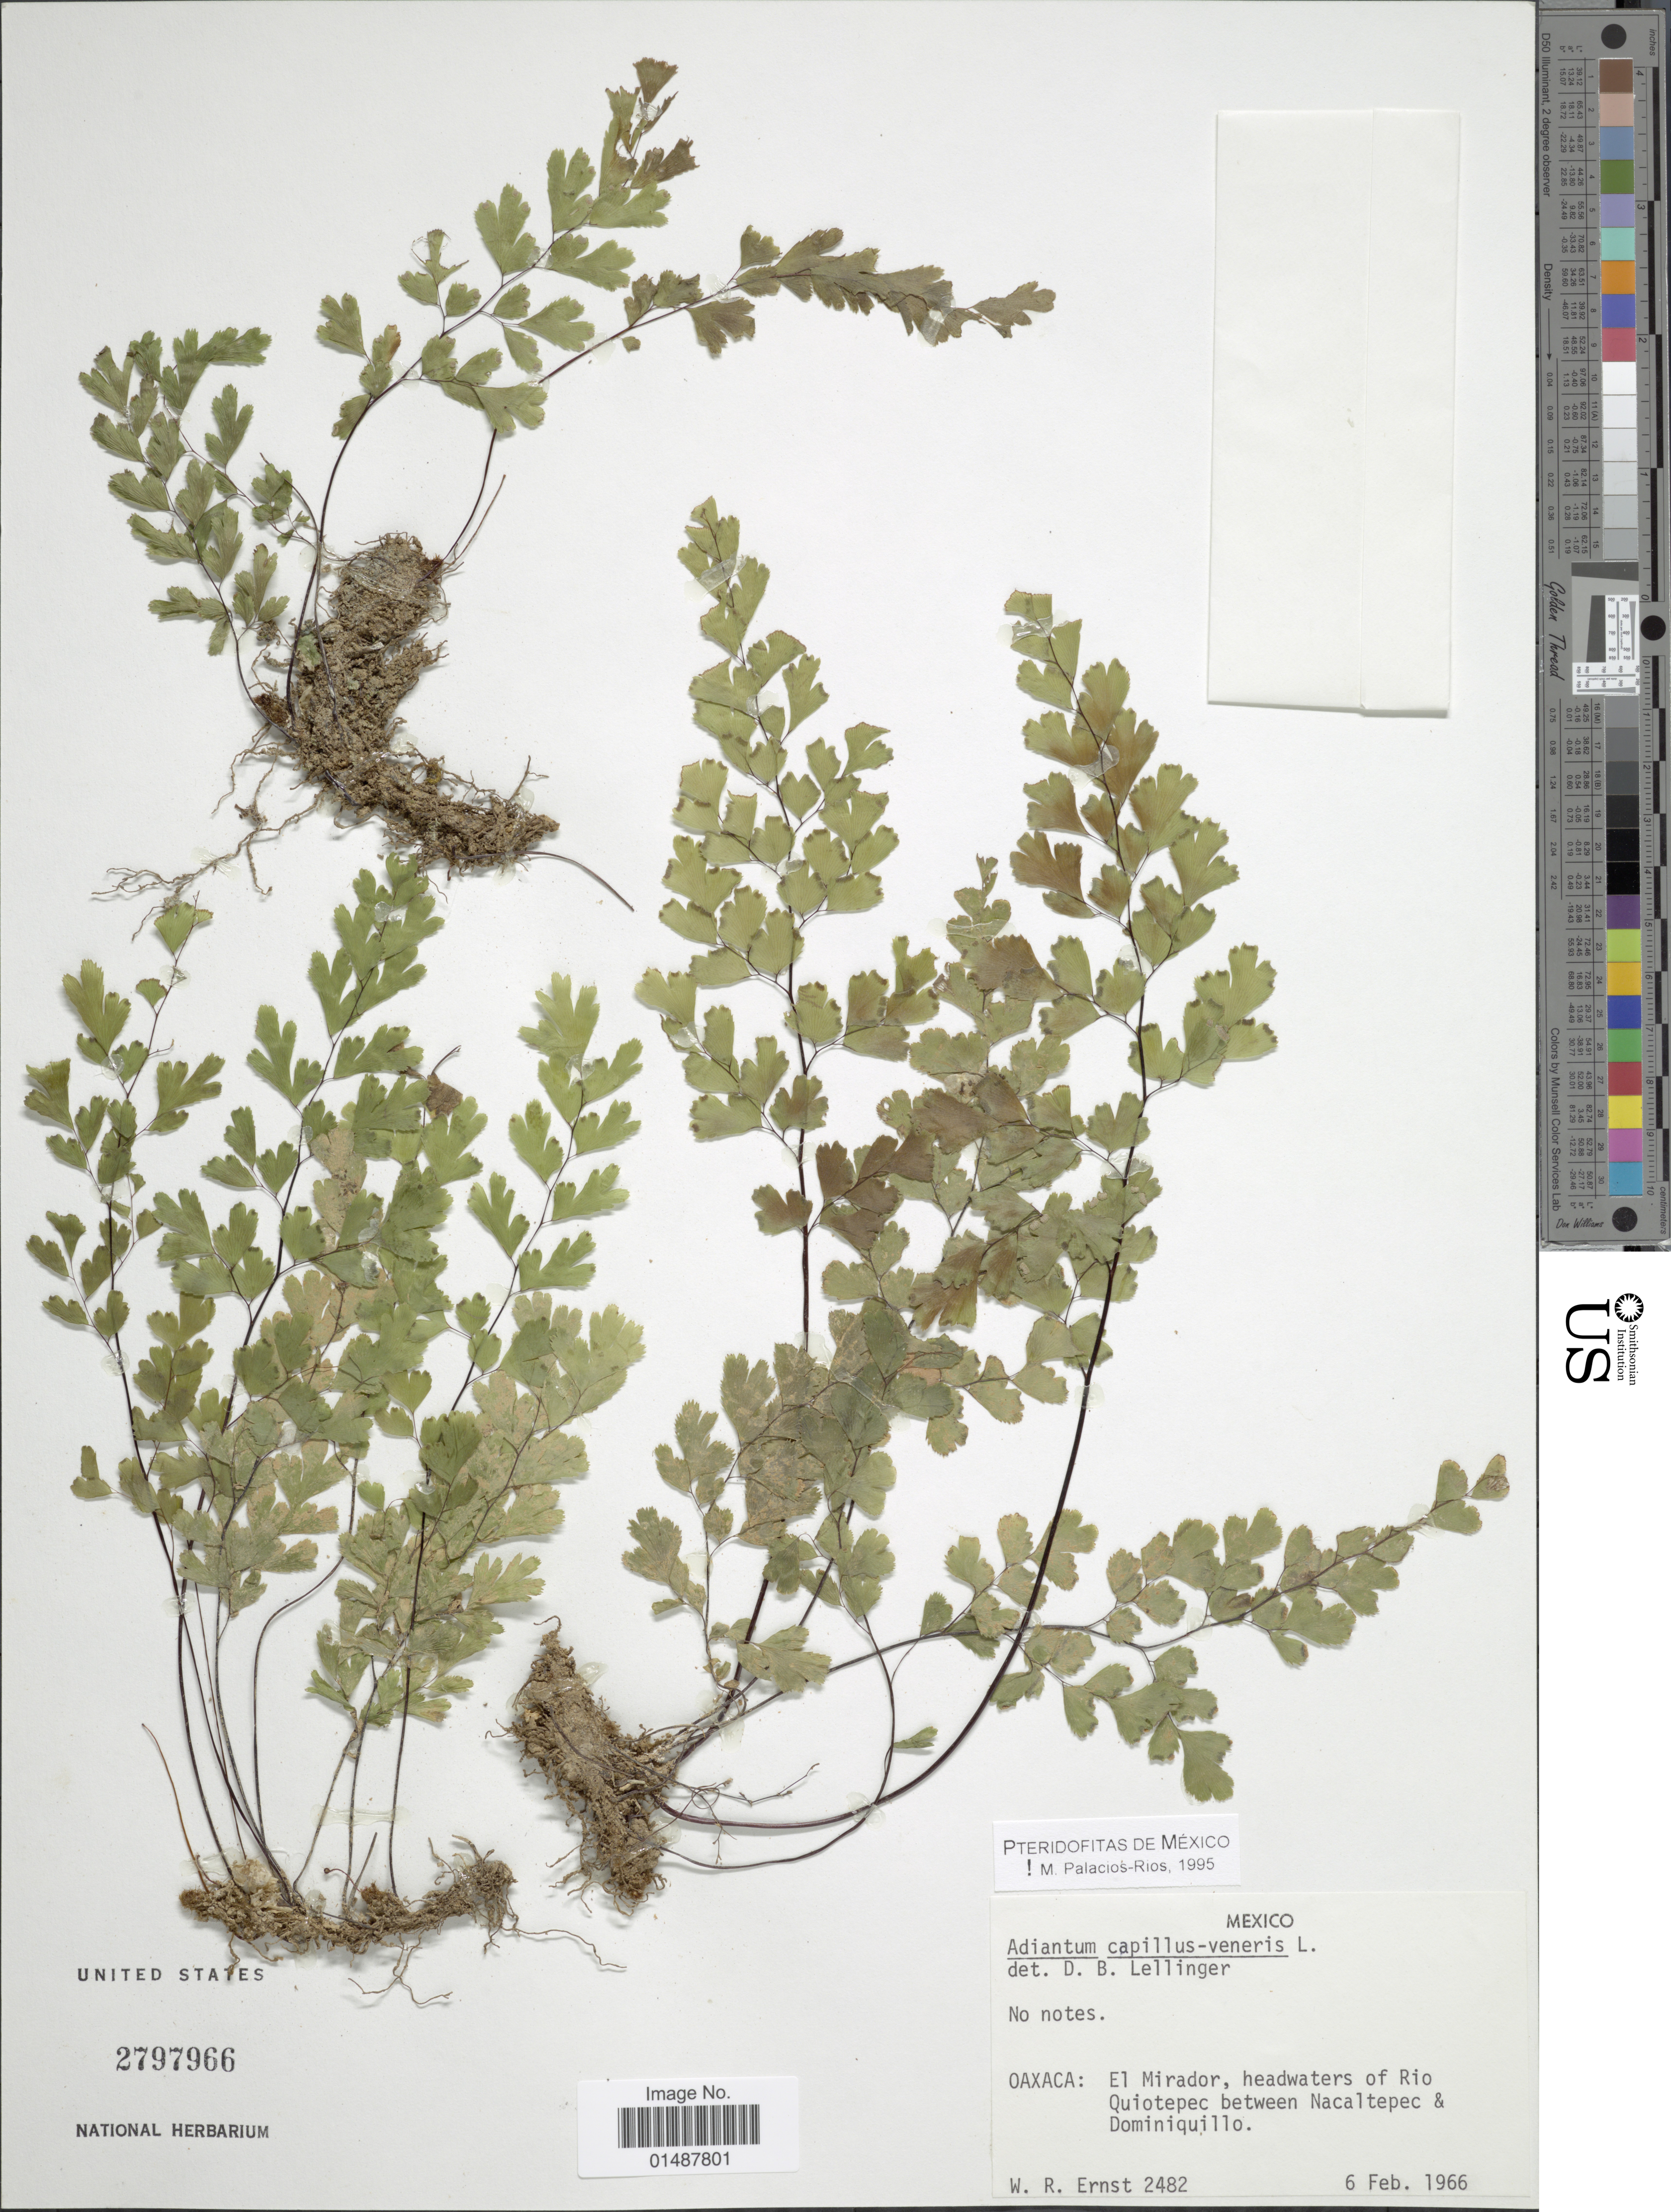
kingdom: Plantae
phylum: Tracheophyta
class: Polypodiopsida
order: Polypodiales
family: Pteridaceae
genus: Adiantum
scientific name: Adiantum capillus-veneris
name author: L.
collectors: W. R. Ernst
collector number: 2482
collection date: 1966-02-06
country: Mexico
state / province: Oaxaca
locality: El Mirador, headwaters of Rio Quiotepec between Nacaltepec & Dominiquillo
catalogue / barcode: US 2797966